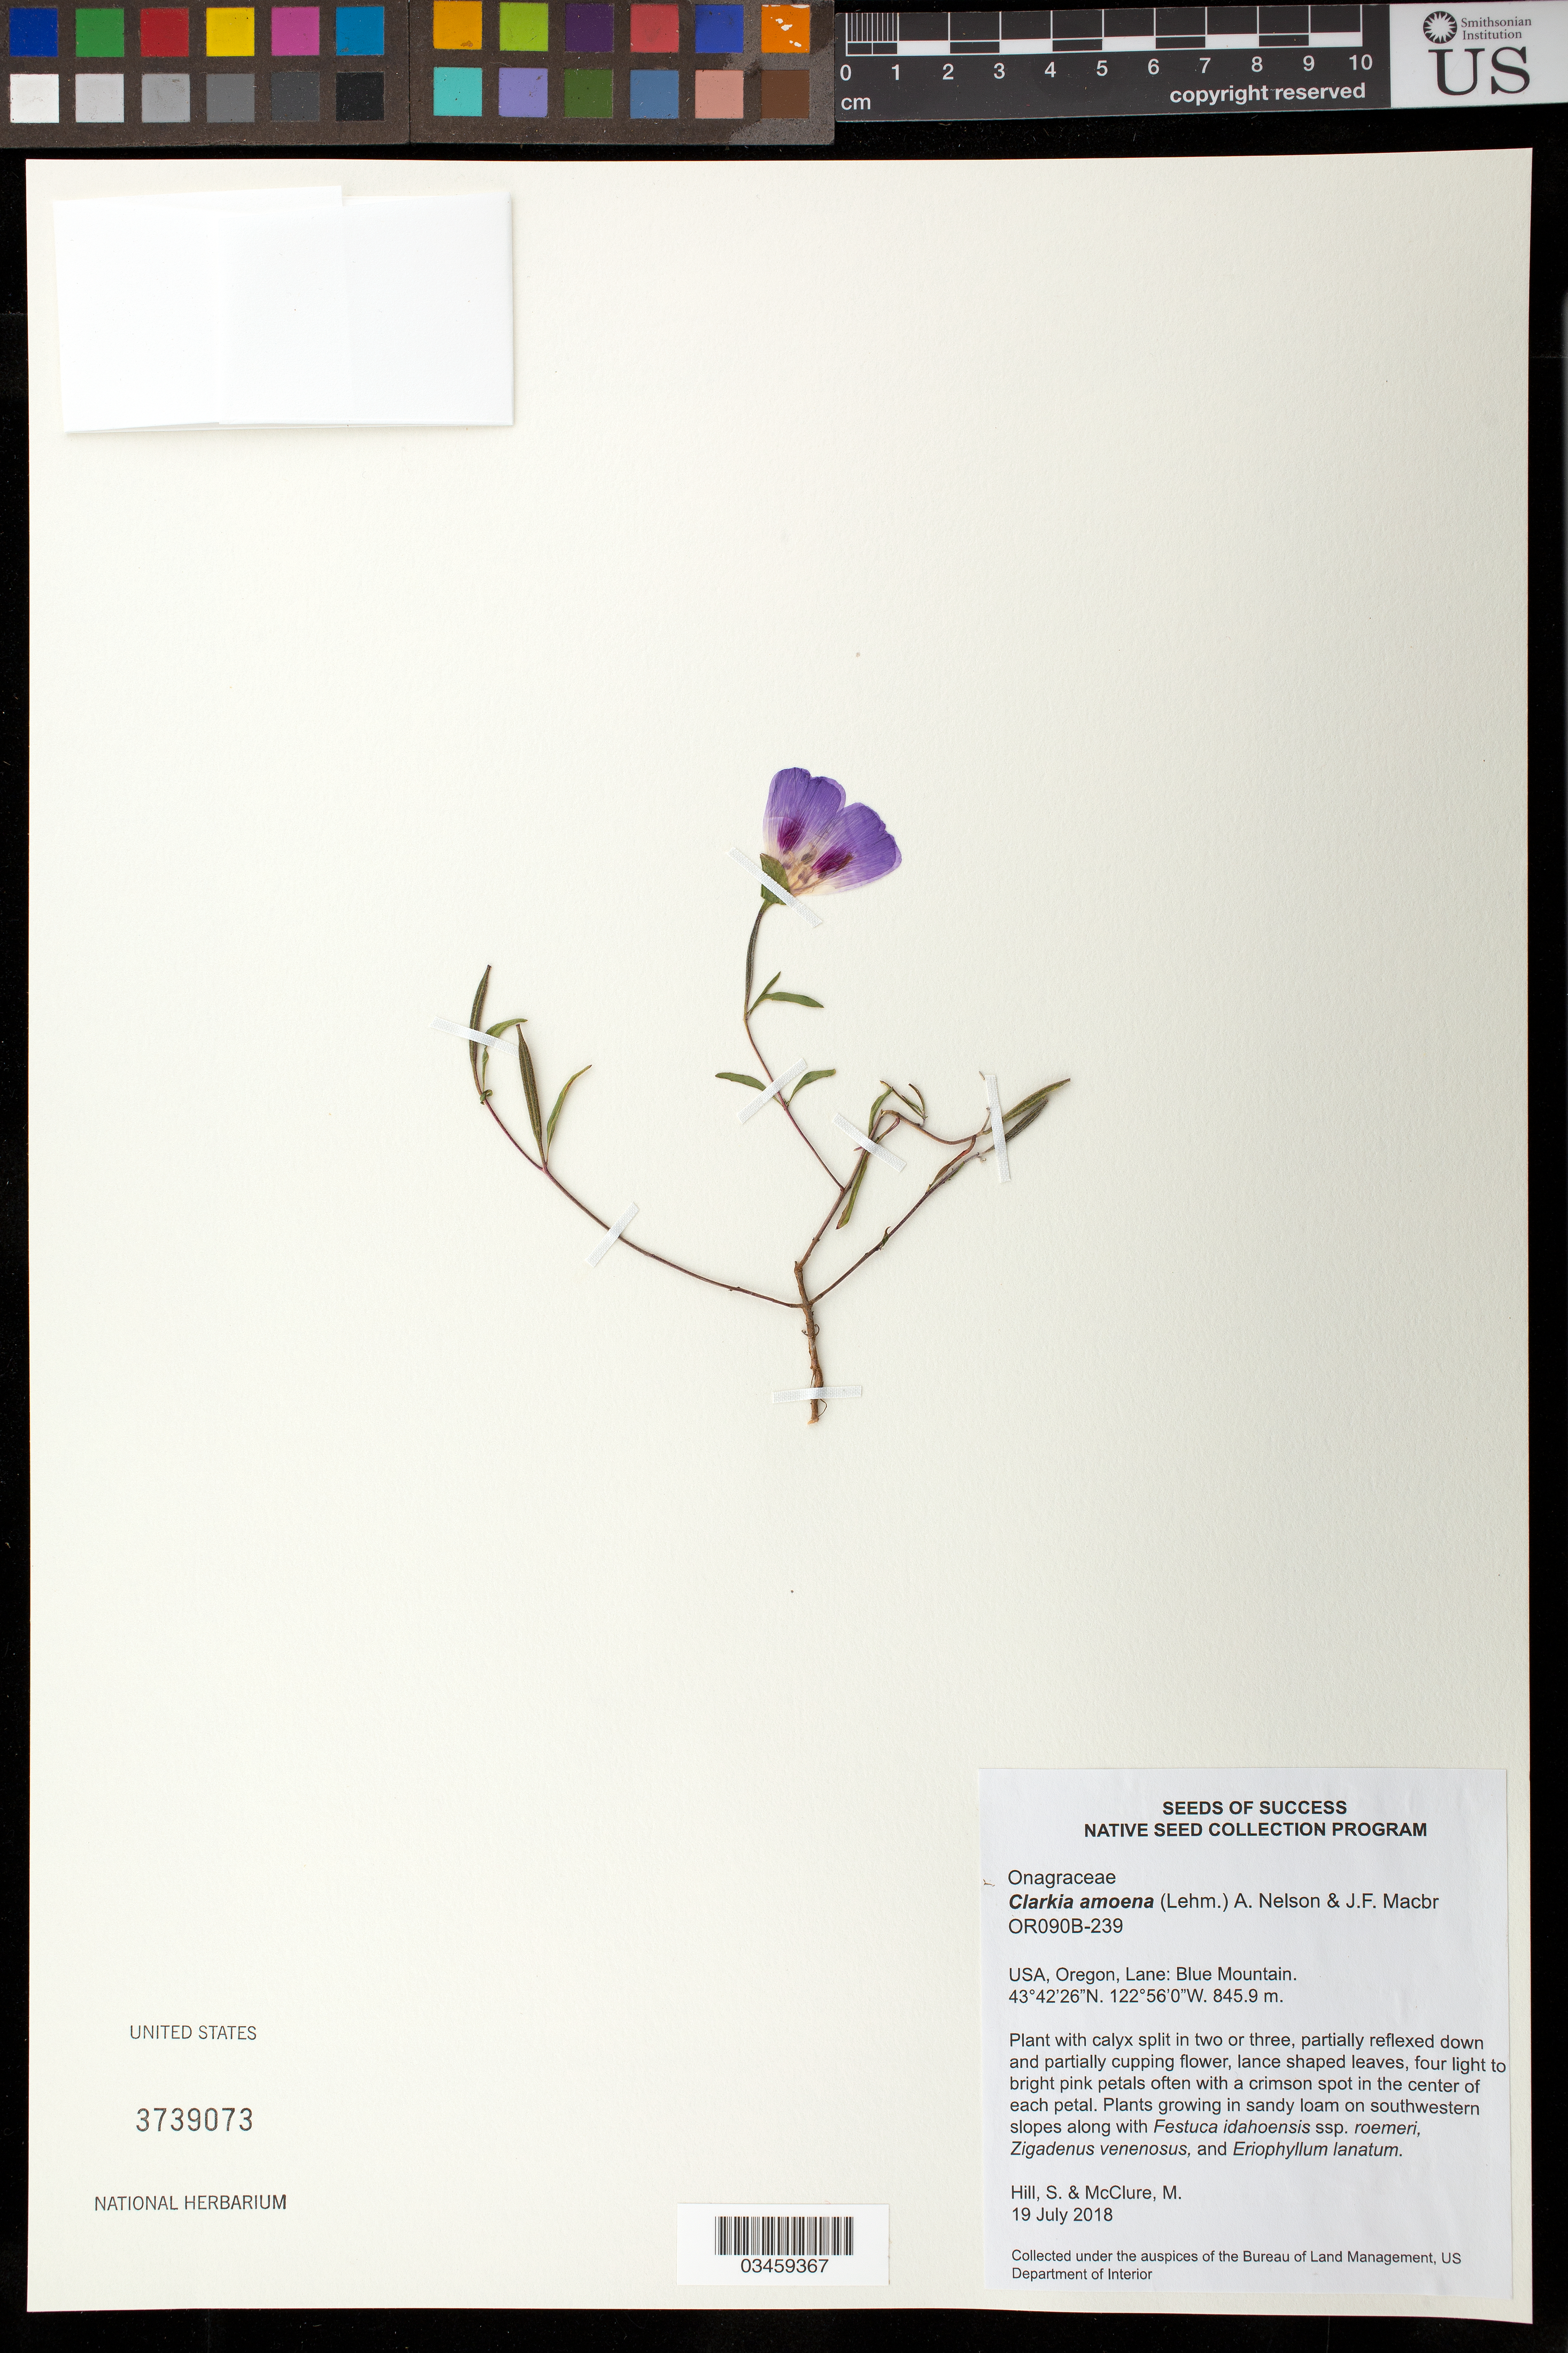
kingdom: Plantae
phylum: Tracheophyta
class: Magnoliopsida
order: Myrtales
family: Onagraceae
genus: Clarkia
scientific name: Clarkia amoena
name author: (Lehm.) A. Nelson & J.F. Macbr.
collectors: S. Hill & M. McClure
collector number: OR090B-239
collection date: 2018-07-19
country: United States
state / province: Oregon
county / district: Lane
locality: Blue Mountain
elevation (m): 845.9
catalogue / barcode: US 3739073